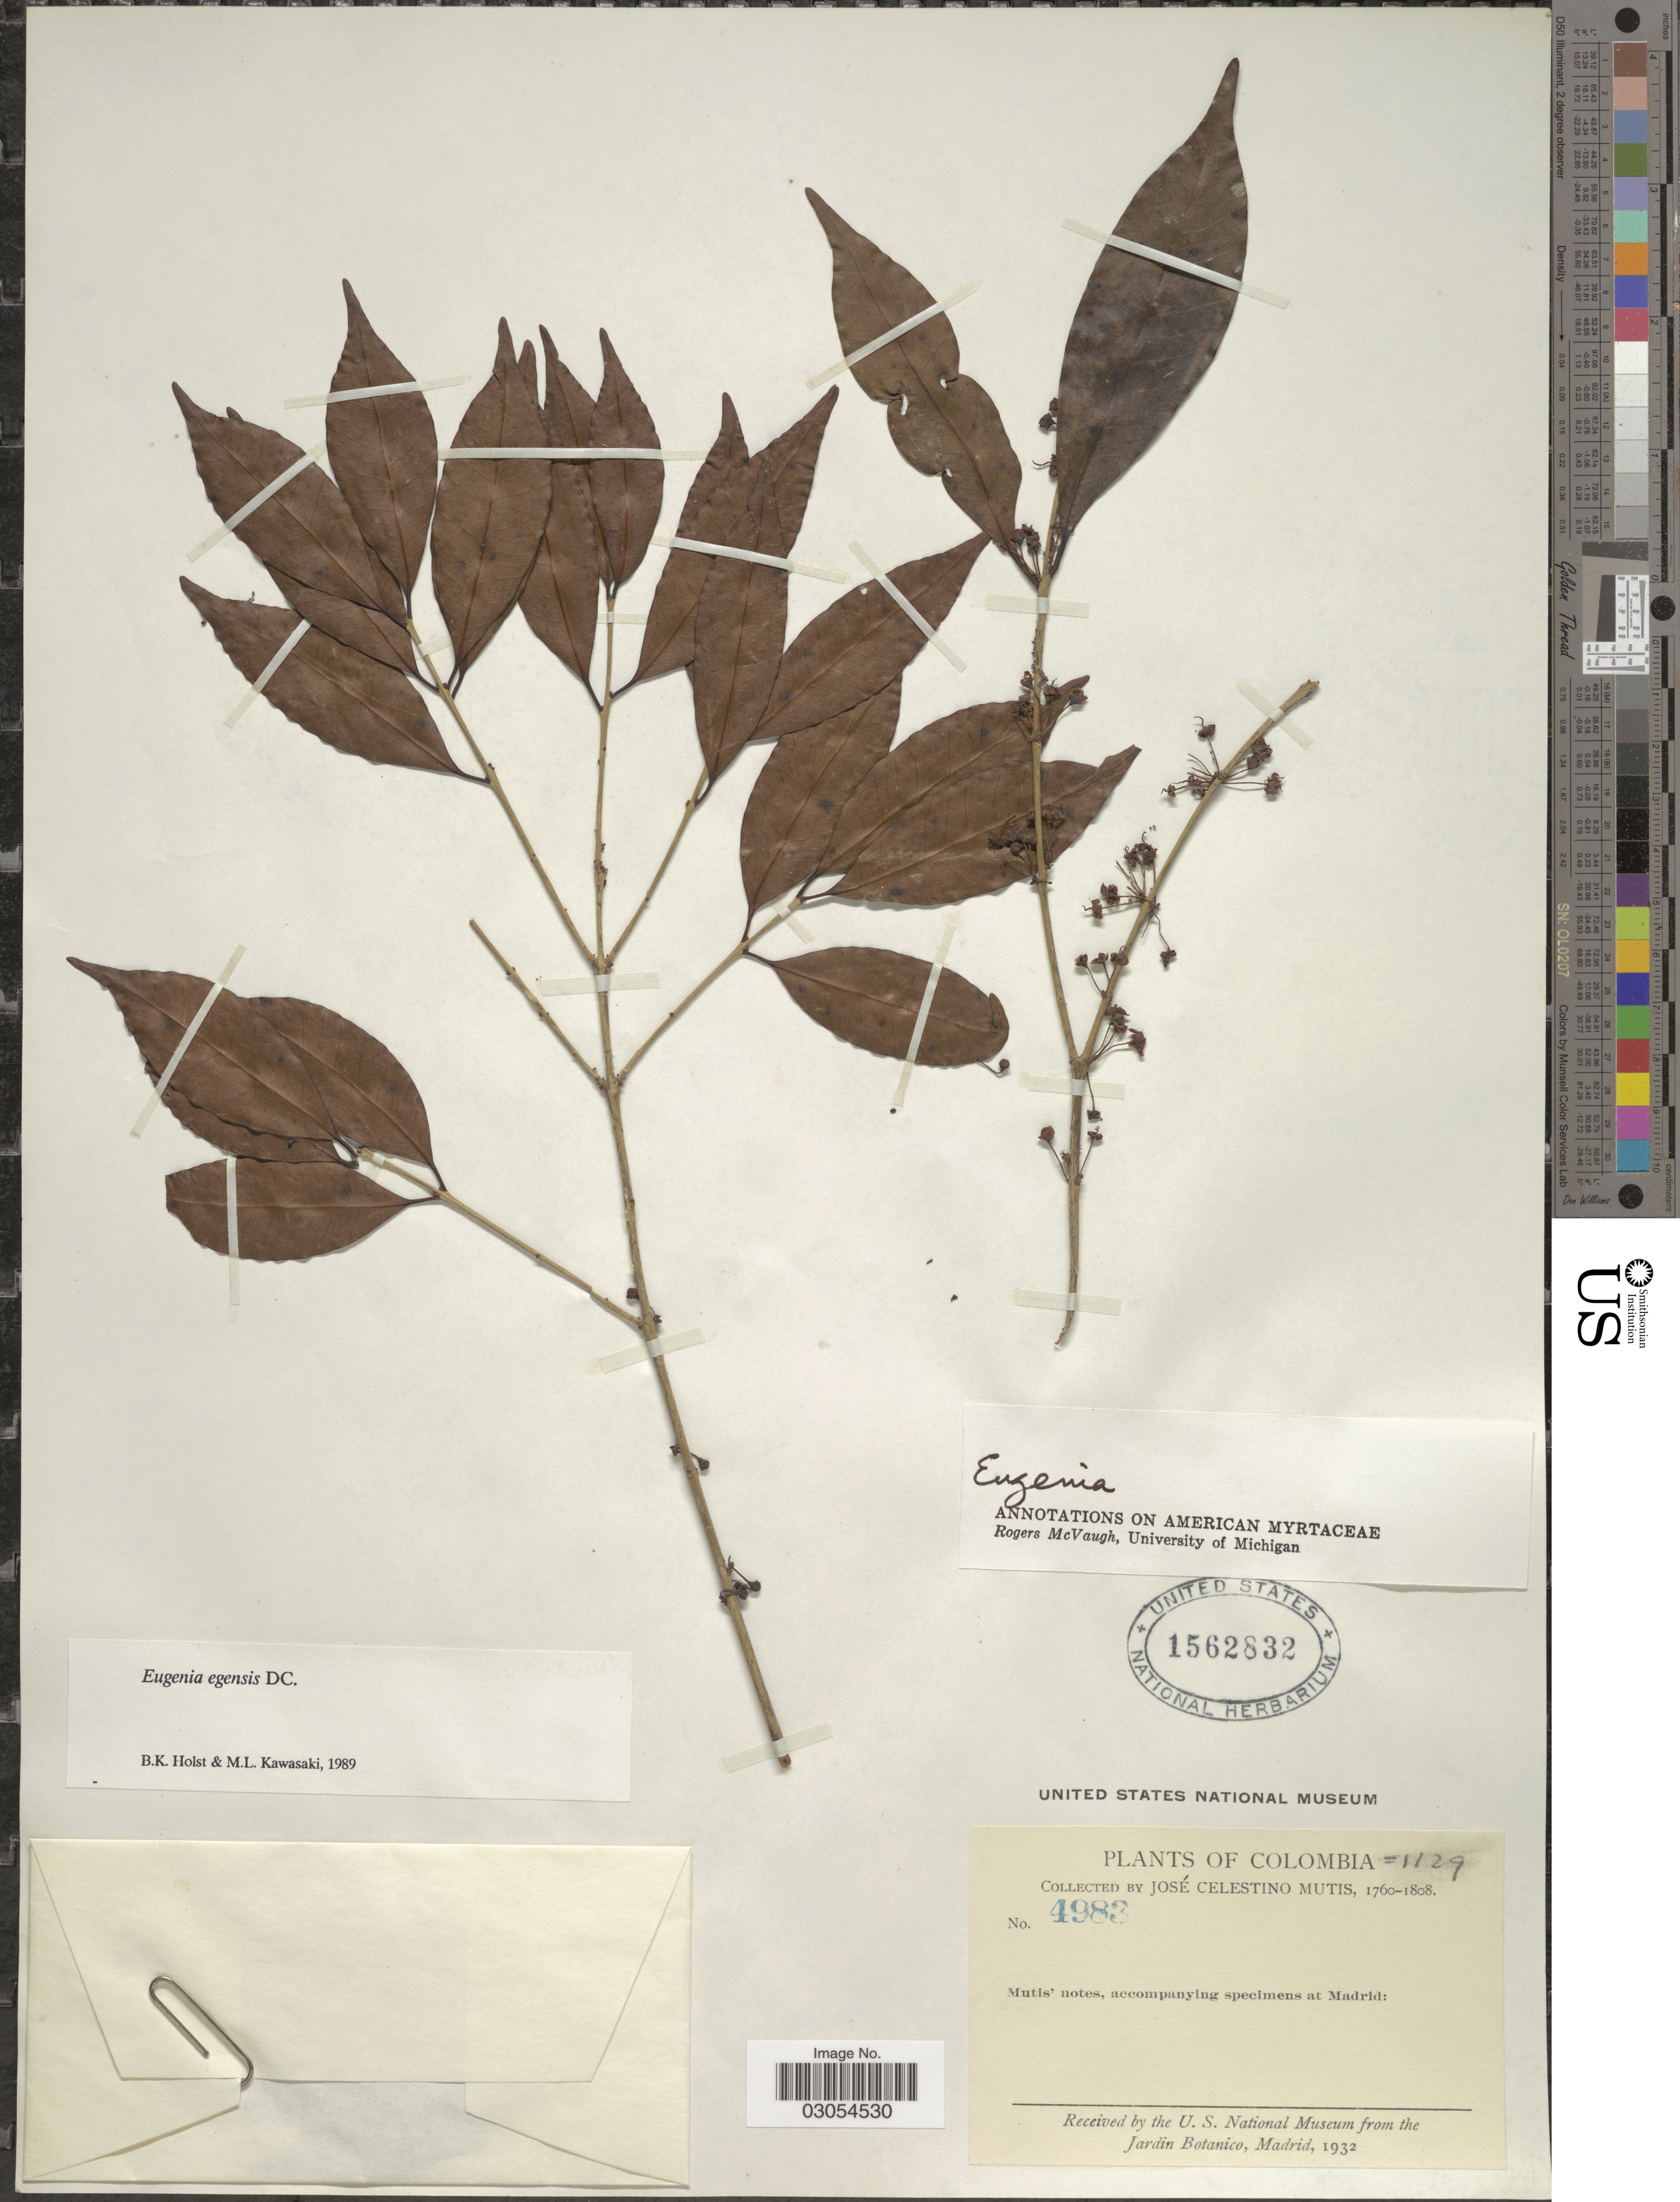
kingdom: Plantae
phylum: Tracheophyta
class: Magnoliopsida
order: Myrtales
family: Myrtaceae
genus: Eugenia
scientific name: Eugenia egensis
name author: DC.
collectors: J. C. B. Mutis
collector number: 4983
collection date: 1760/1808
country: Colombia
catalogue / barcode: US 1562832